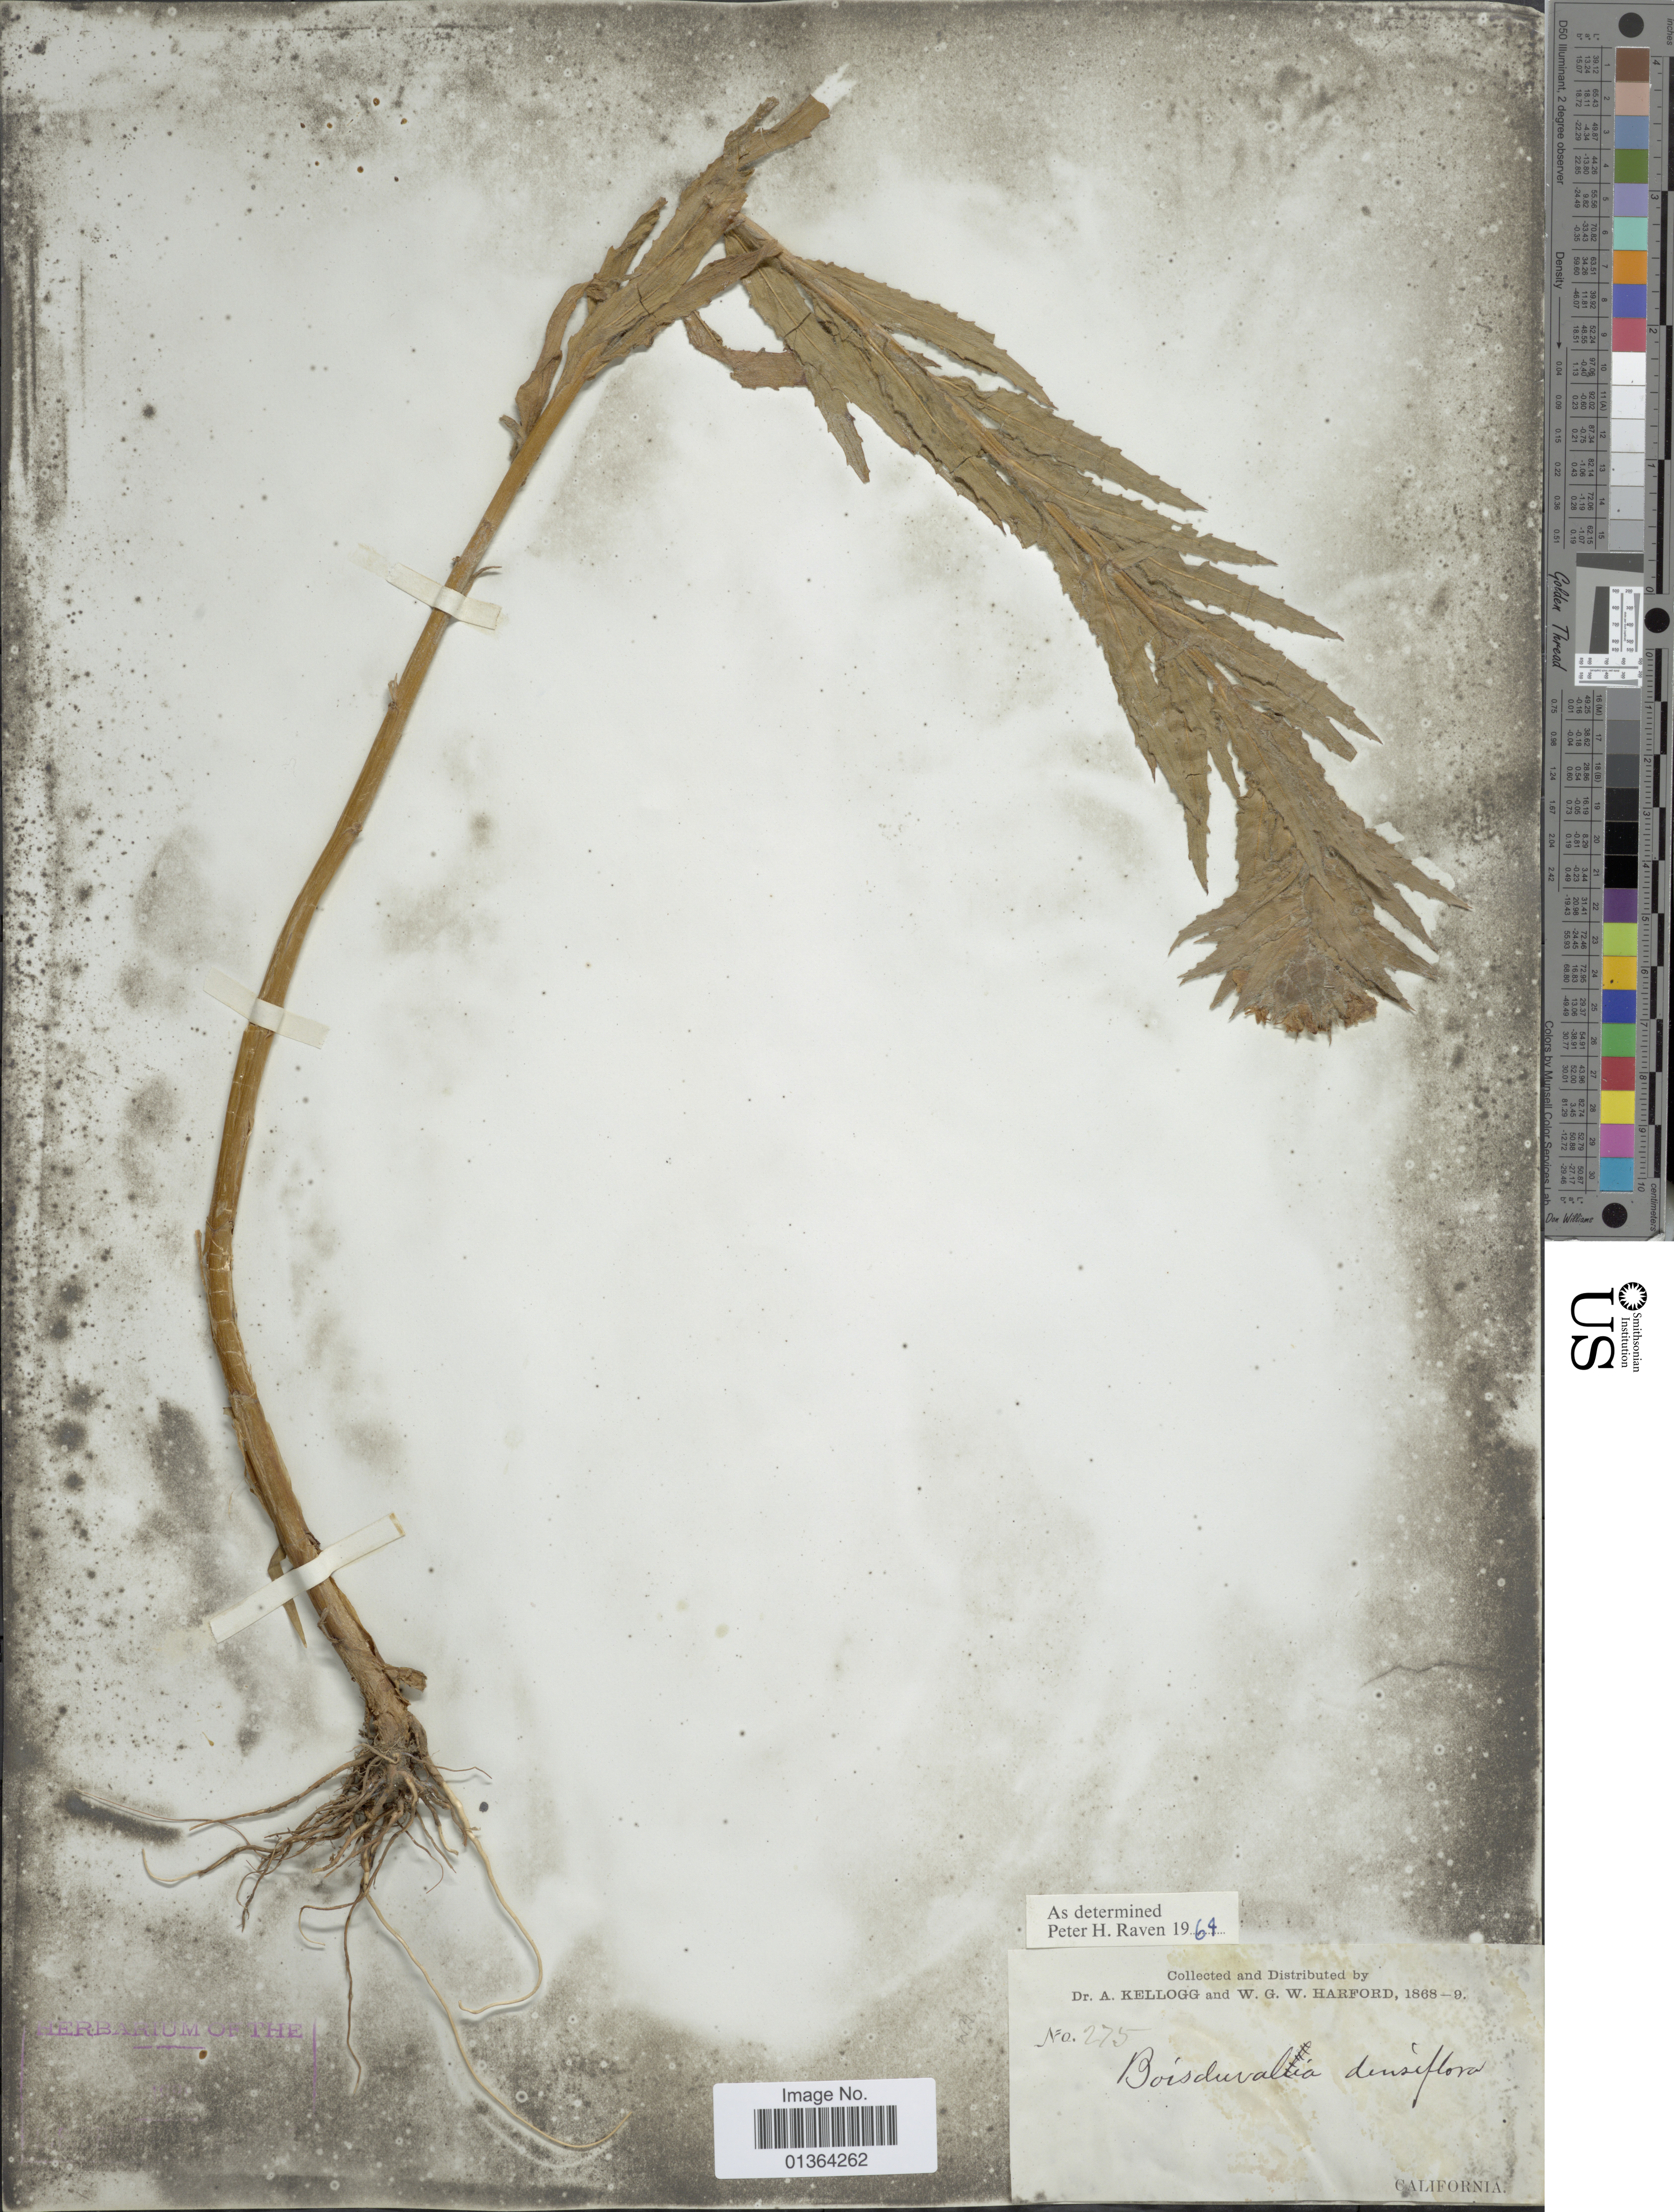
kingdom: Plantae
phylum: Tracheophyta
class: Magnoliopsida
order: Myrtales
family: Onagraceae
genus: Epilobium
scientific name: Epilobium densiflorum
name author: (Lindl.) Hoch & P.H. Raven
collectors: A. Kellogg & W. G. W. Harford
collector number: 275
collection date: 1868/1869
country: United States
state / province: California